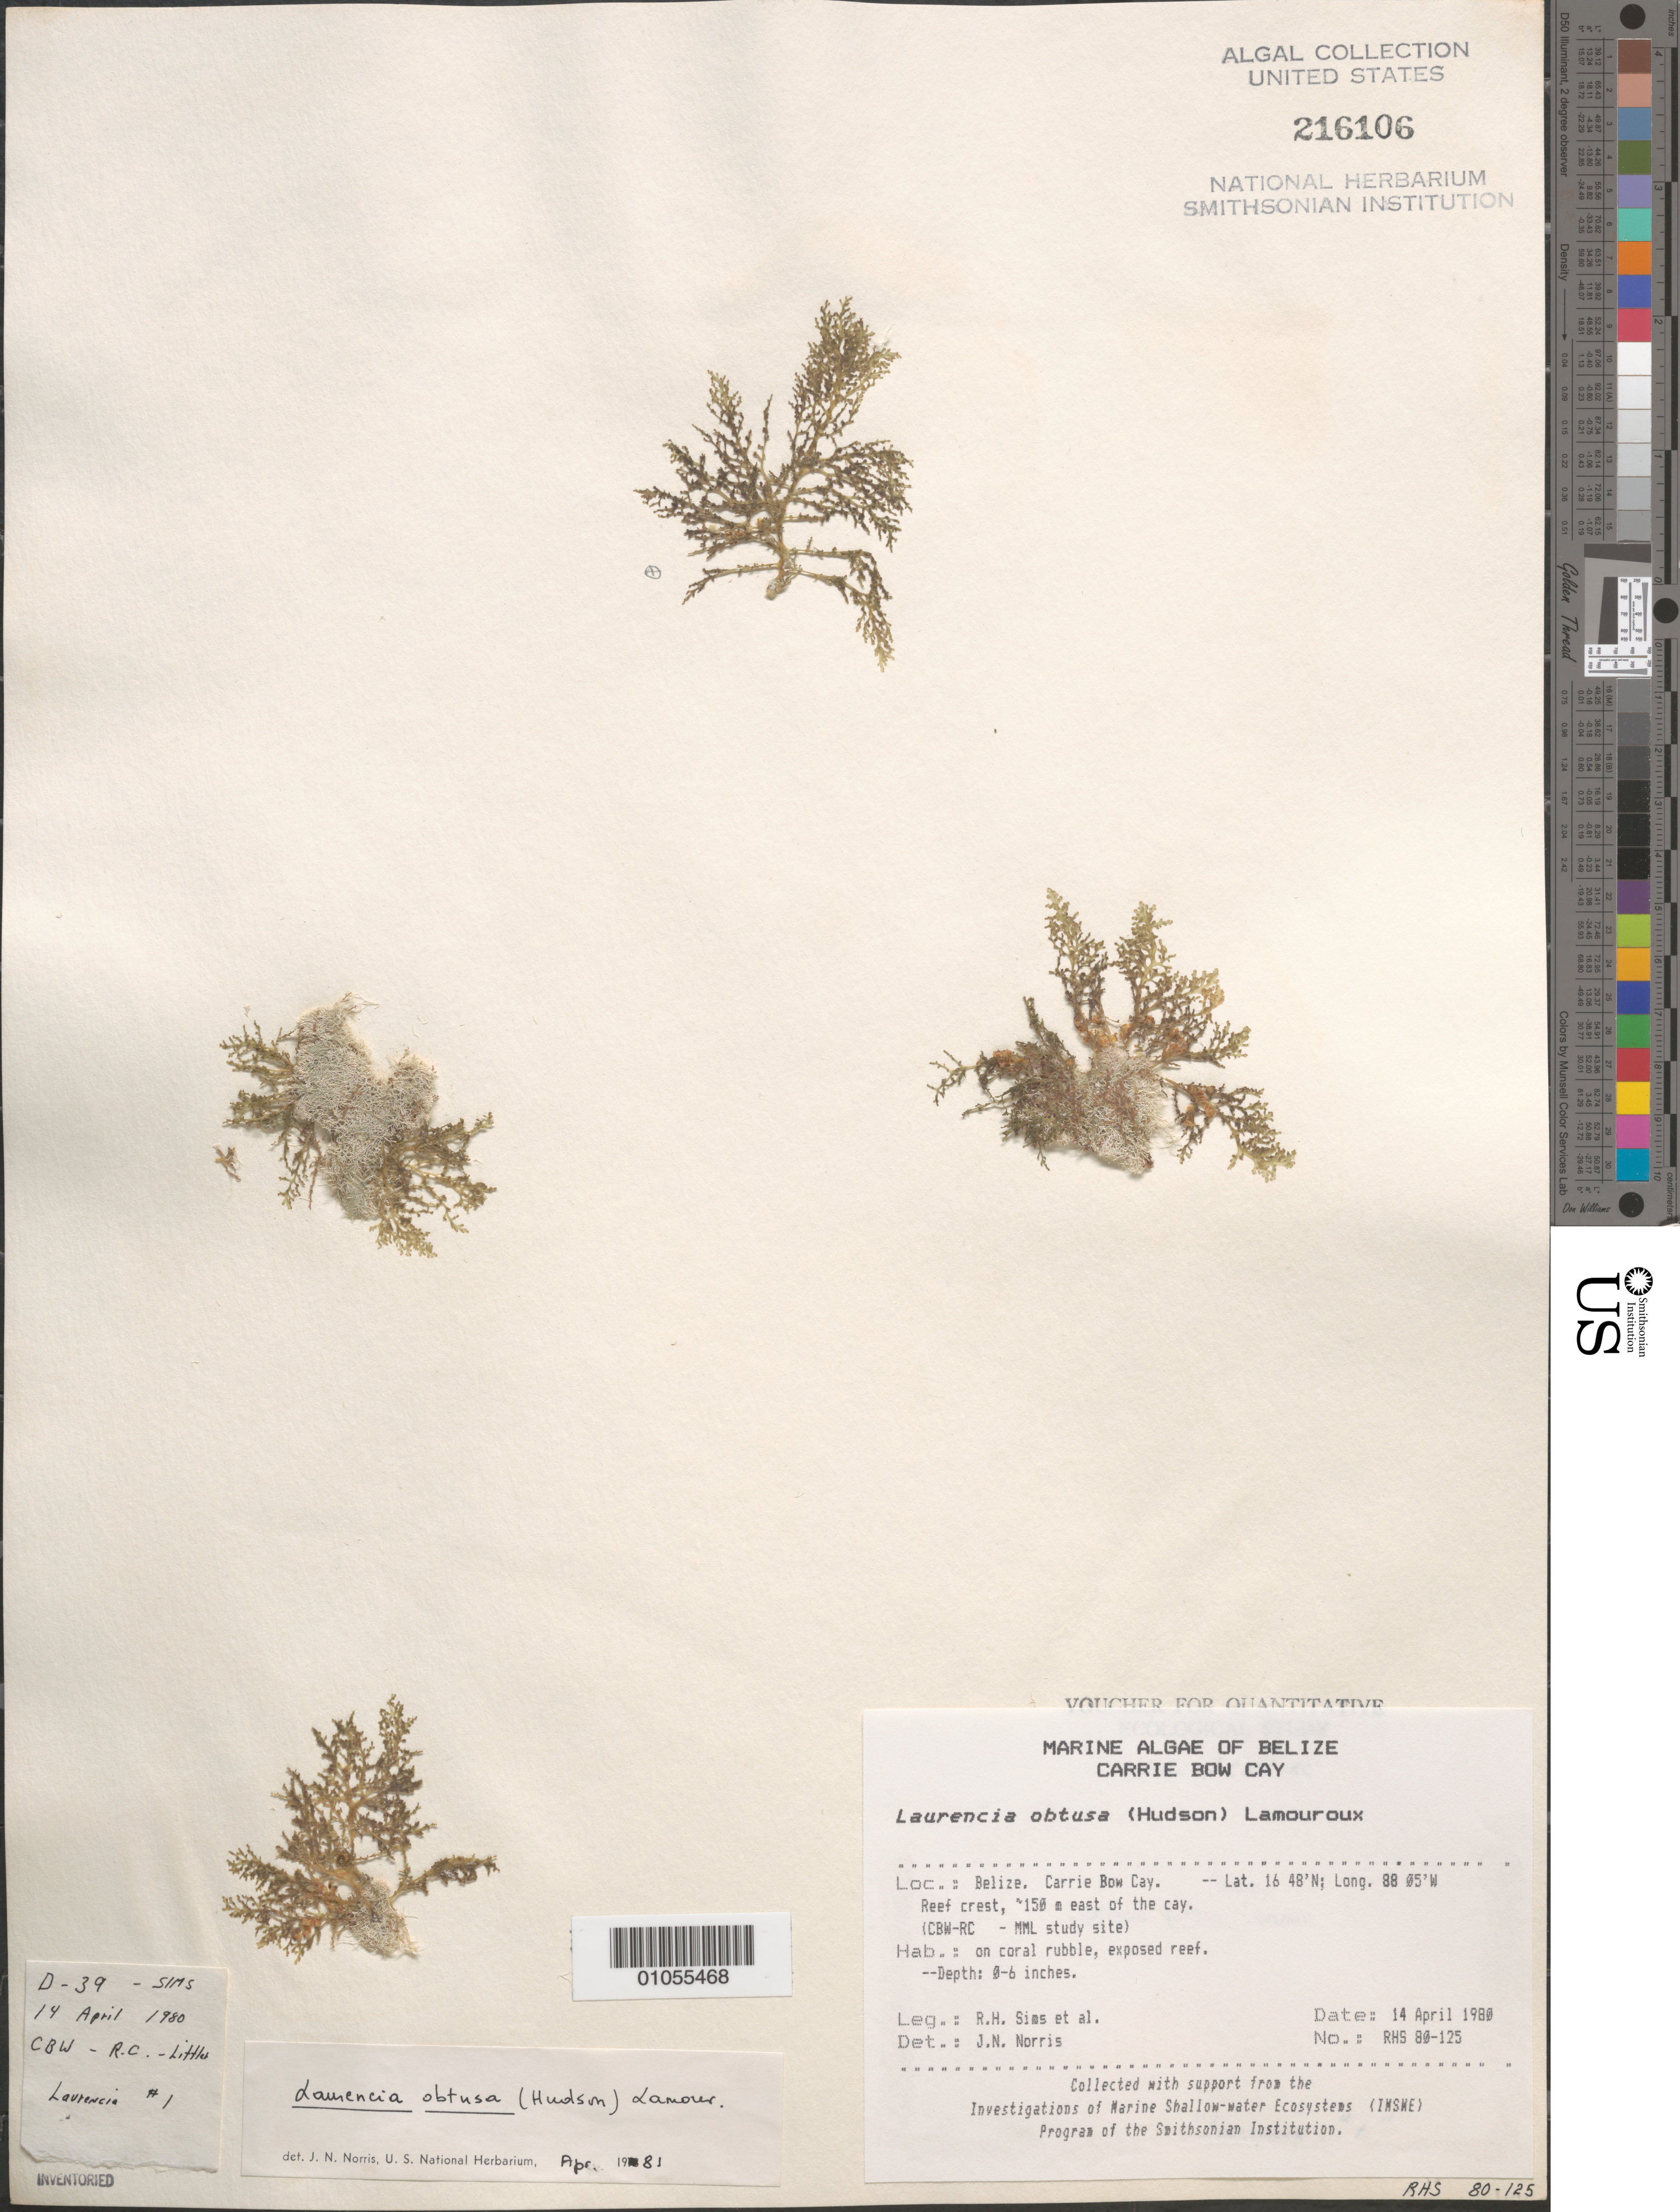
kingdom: Plantae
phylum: Rhodophyta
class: Florideophyceae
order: Ceramiales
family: Rhodomelaceae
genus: Laurencia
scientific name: Laurencia obtusa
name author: (Huds.) J.V.Lamouroux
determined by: Norris, James N.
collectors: R. H. Sims & et al.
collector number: RHS 80-125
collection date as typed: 14 Apr 1980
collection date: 1980-04-14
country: Belize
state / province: Stann Creek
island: Carrie Bow Cay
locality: Reef crest ca. 150 m east of Carrie Bow Cay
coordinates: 16 48'N, 88 05'W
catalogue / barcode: US 216106